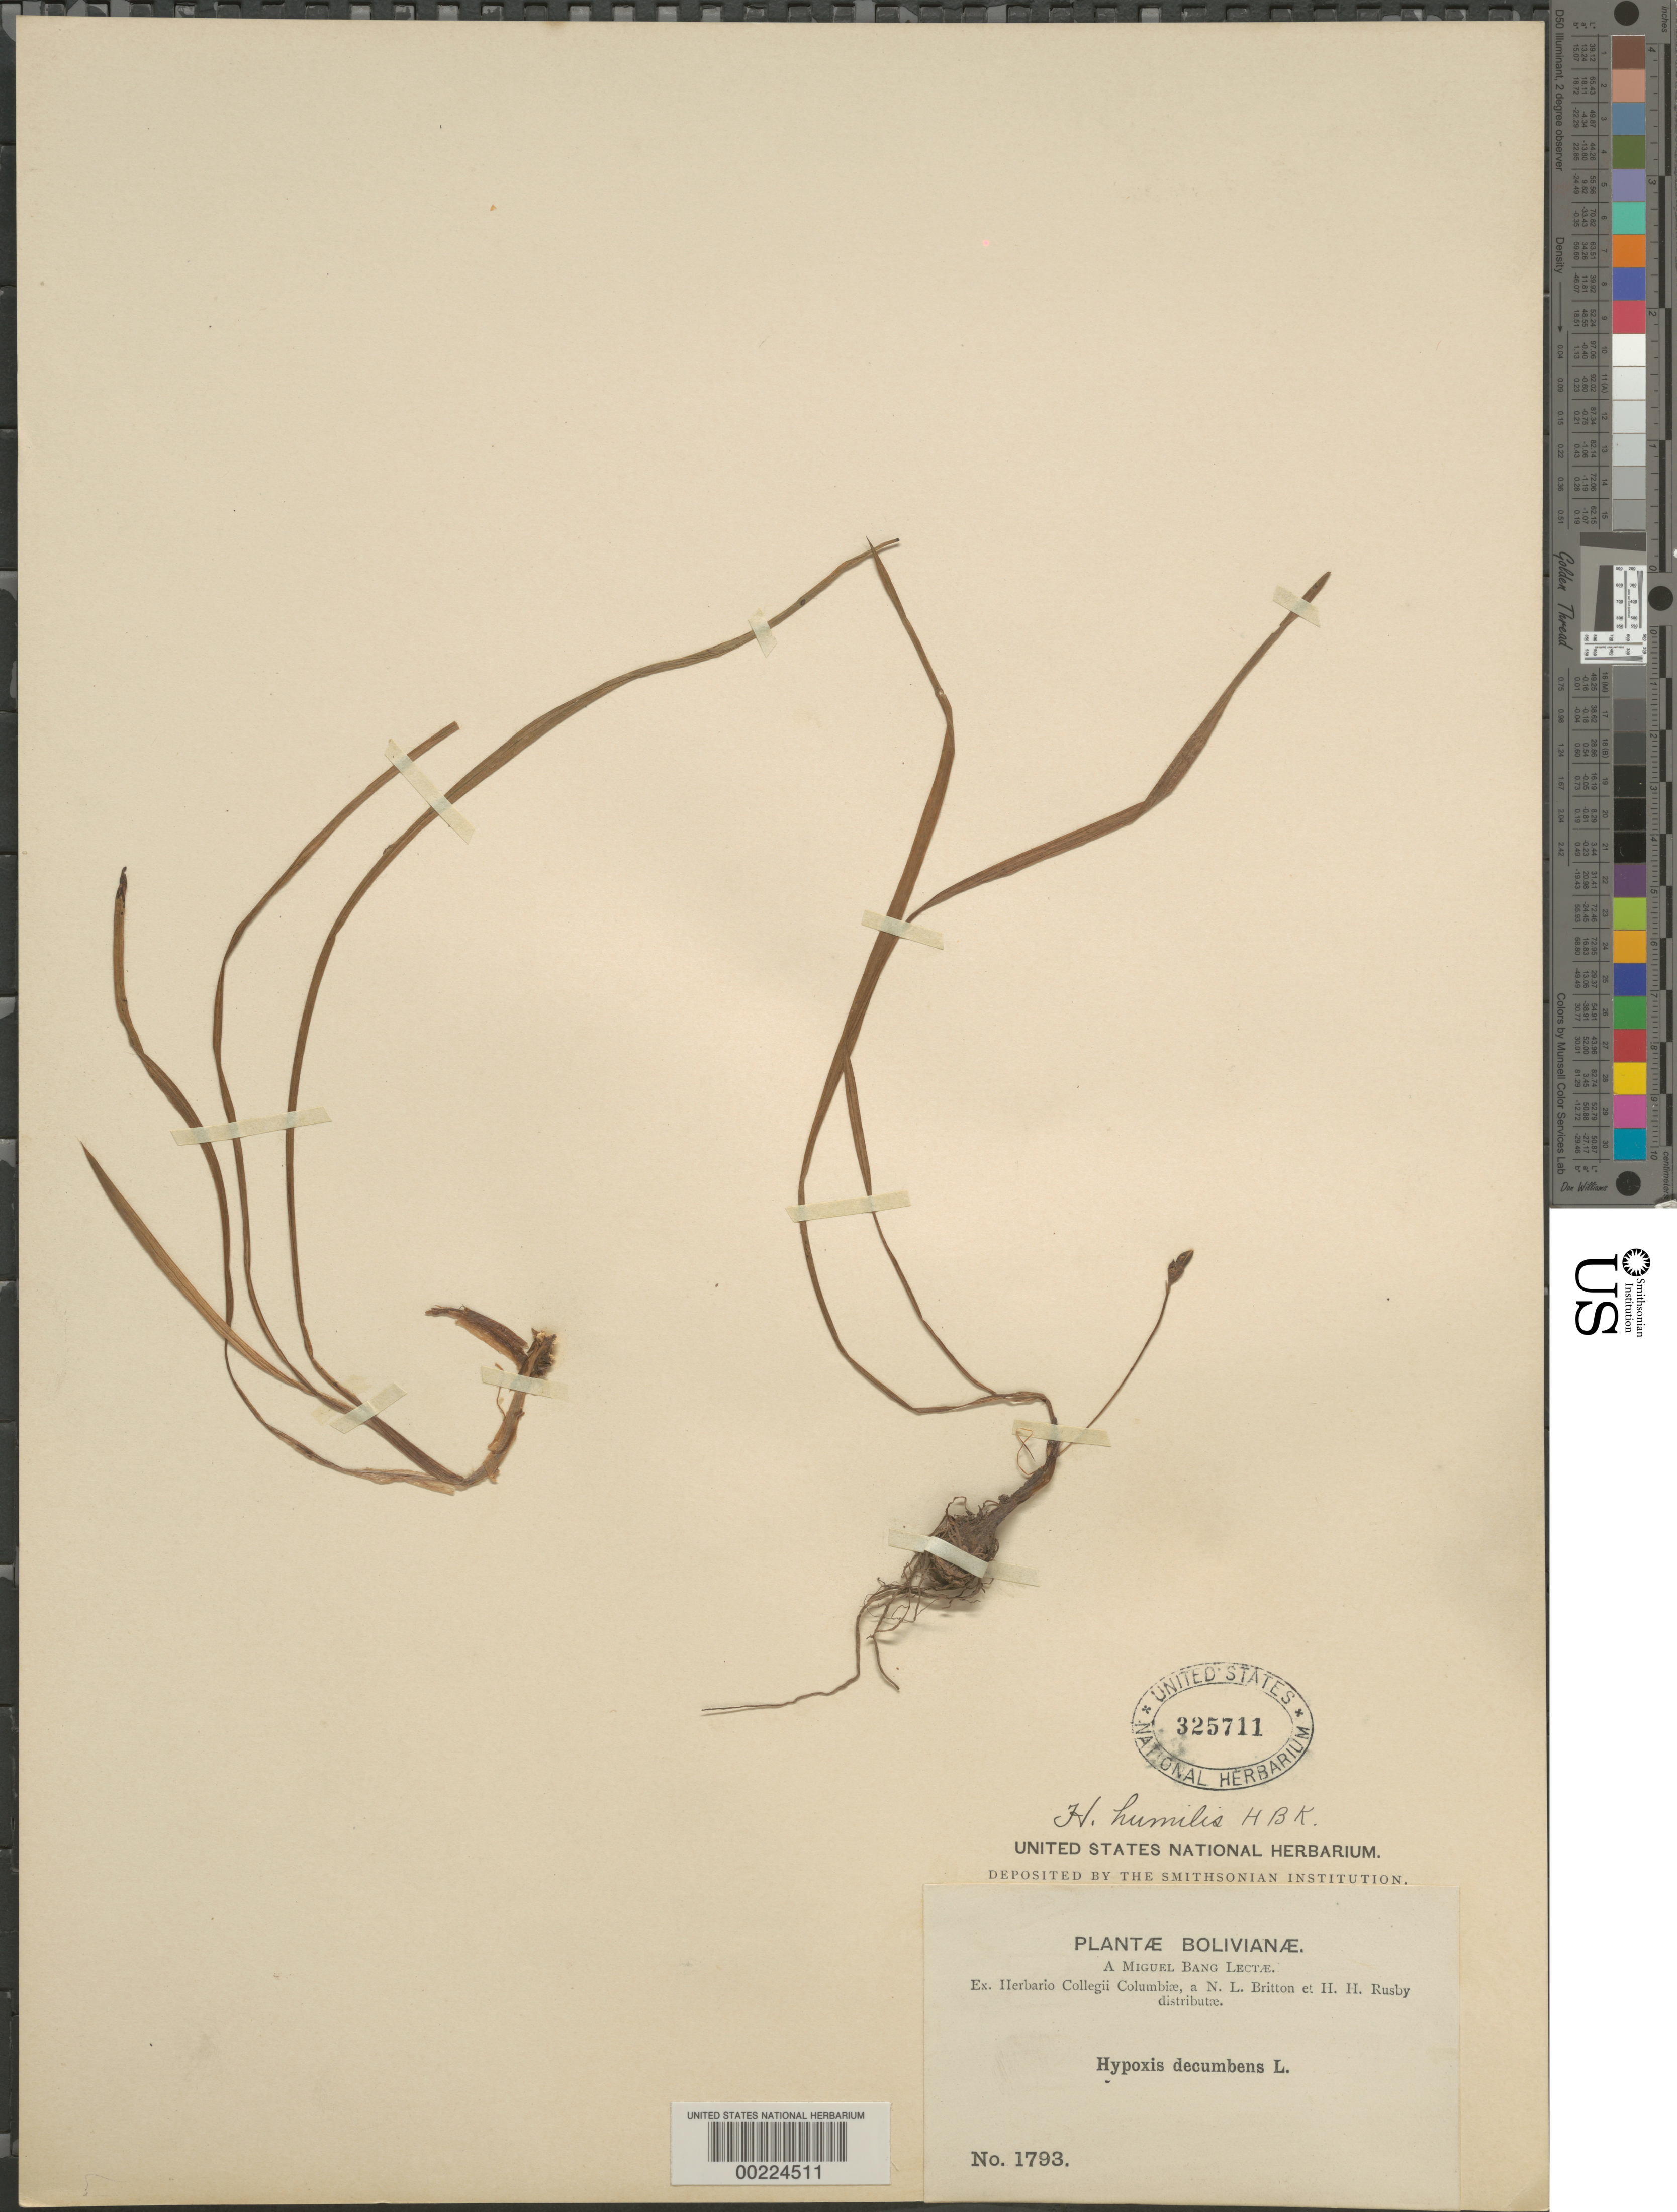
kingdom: Plantae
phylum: Tracheophyta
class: Liliopsida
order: Asparagales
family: Hypoxidaceae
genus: Hypoxis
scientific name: Hypoxis humilis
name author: Tharp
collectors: M. Bang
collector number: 1793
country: Bolivia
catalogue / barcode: US 325711